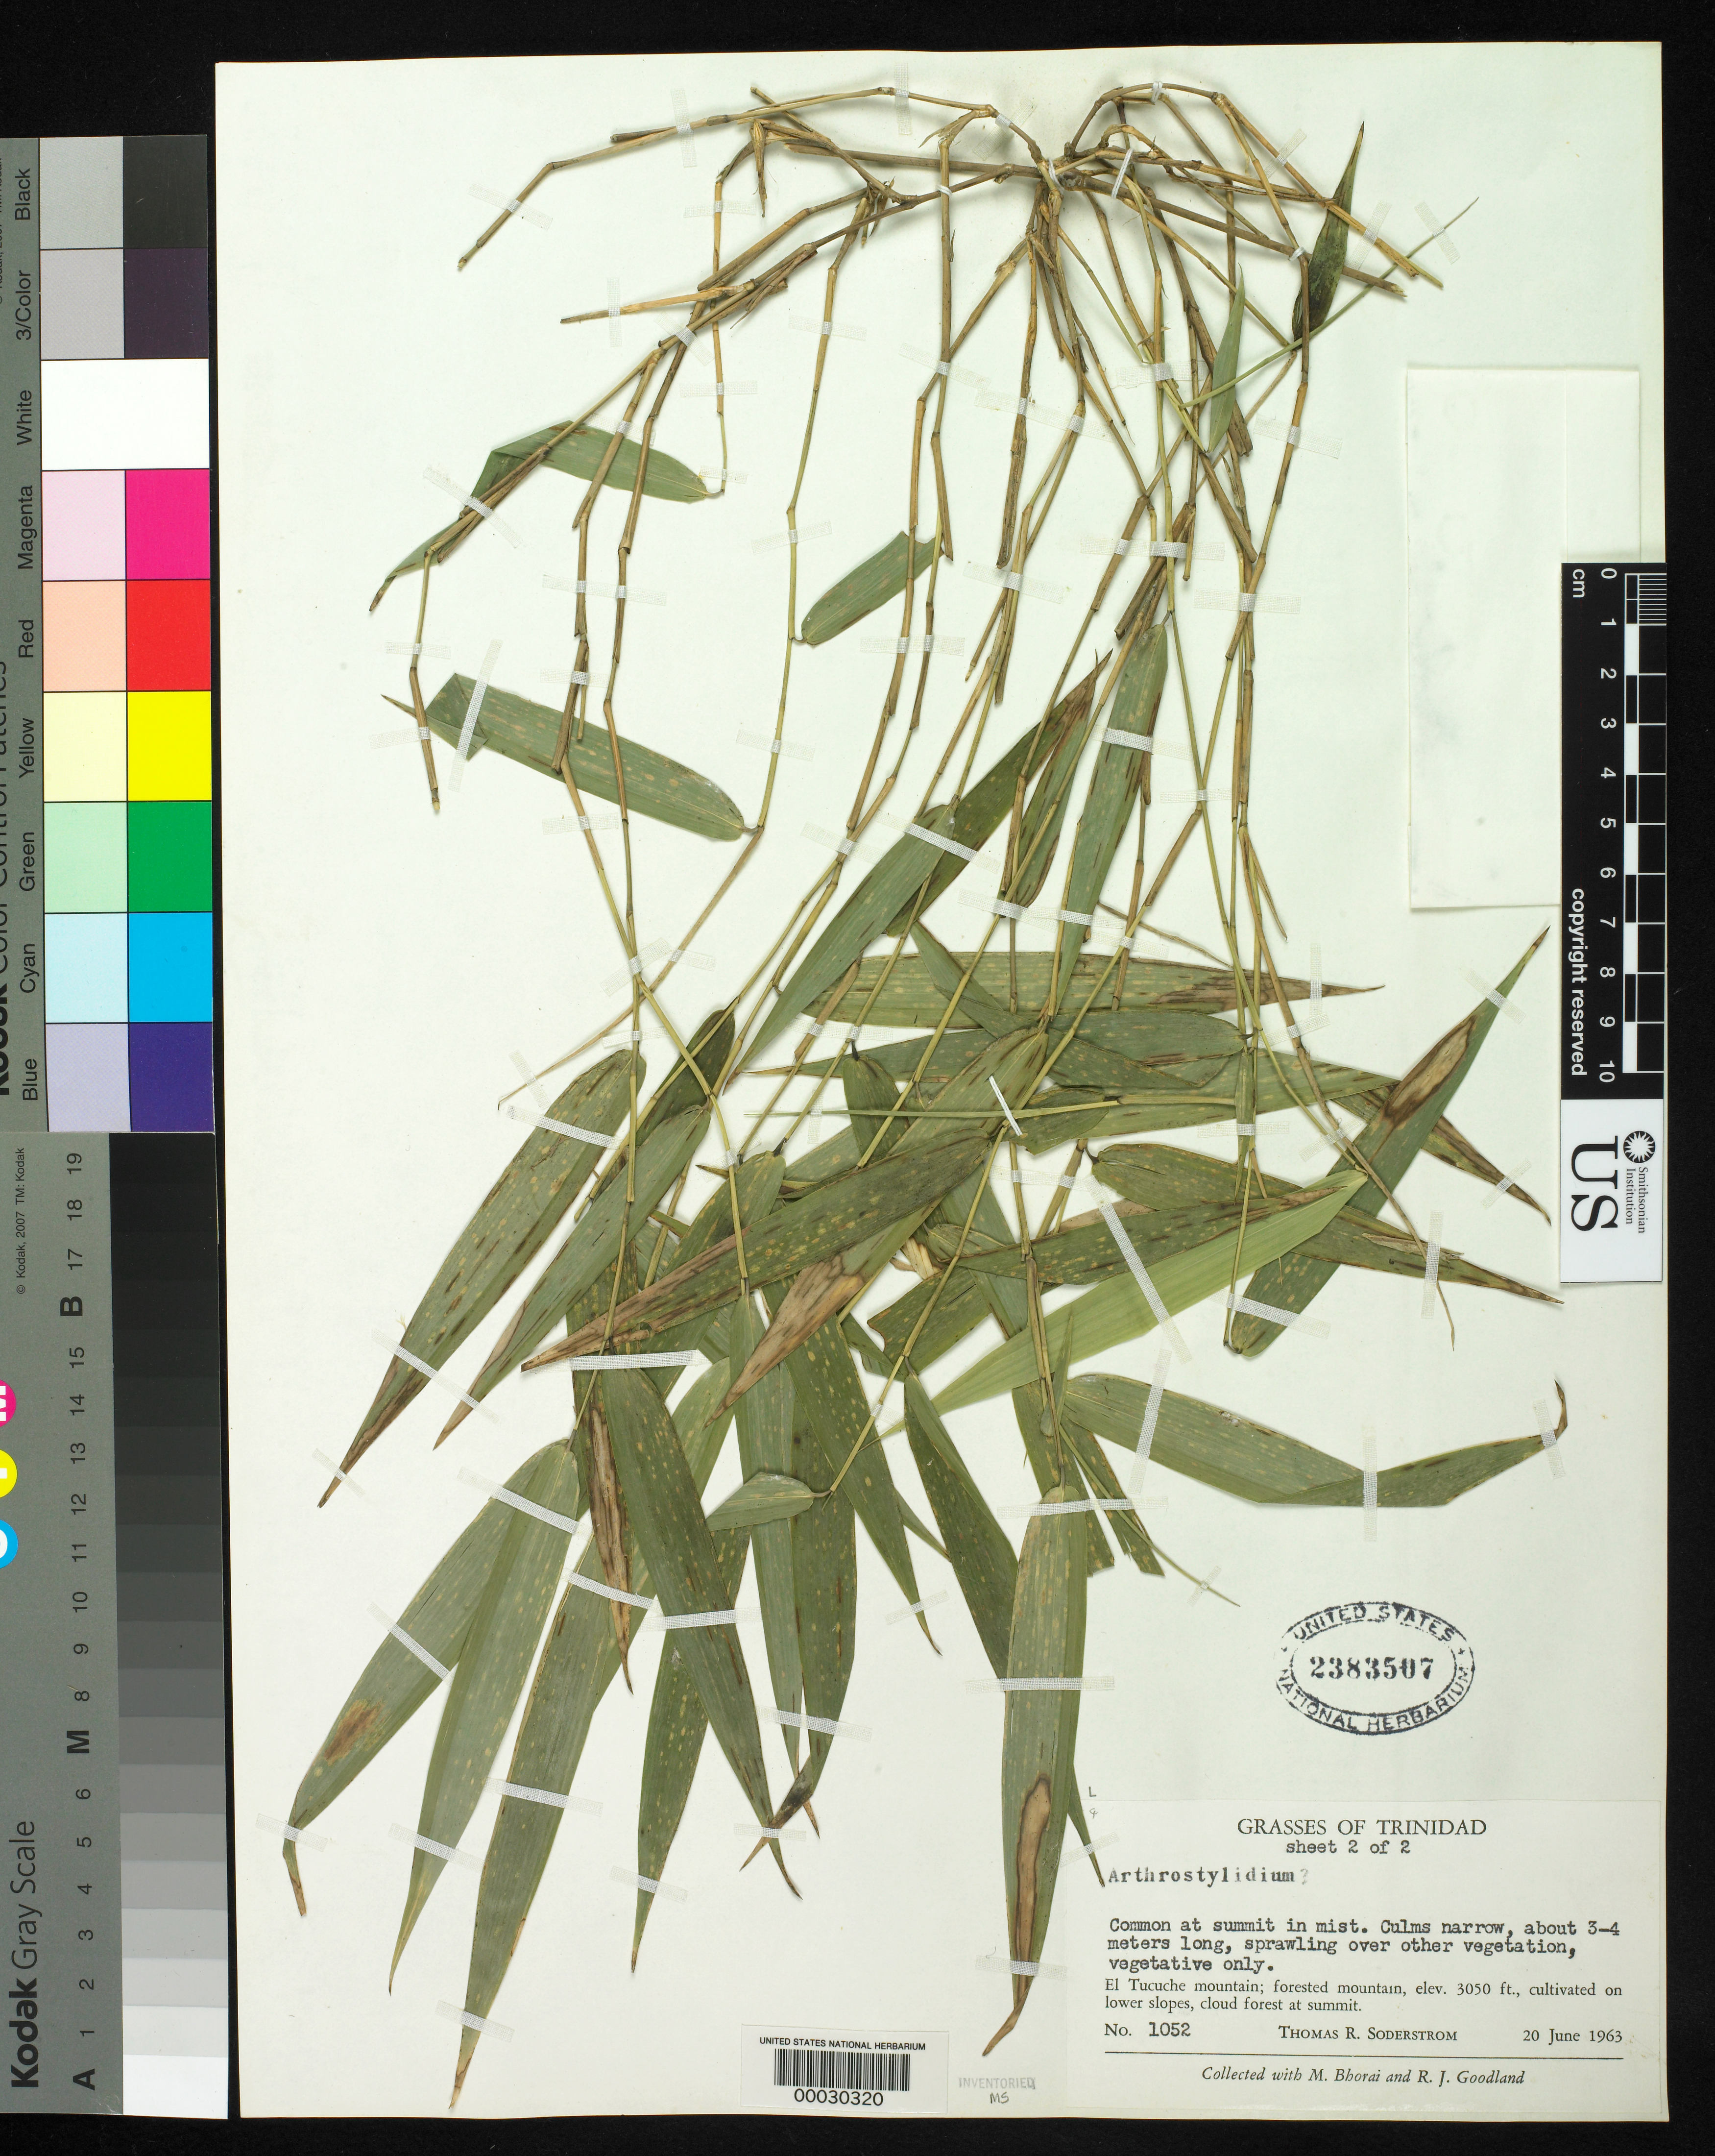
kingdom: Plantae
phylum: Tracheophyta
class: Liliopsida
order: Poales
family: Poaceae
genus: Arthrostylidium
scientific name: Arthrostylidium venezuelae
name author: (Steud.) McClure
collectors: T. R. Soderstrom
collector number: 1052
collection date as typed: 20 Jun 1963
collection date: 1963-06-20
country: Trinidad and Tobago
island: Trinidad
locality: El tucuche mountain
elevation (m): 930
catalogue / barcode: US 2383507